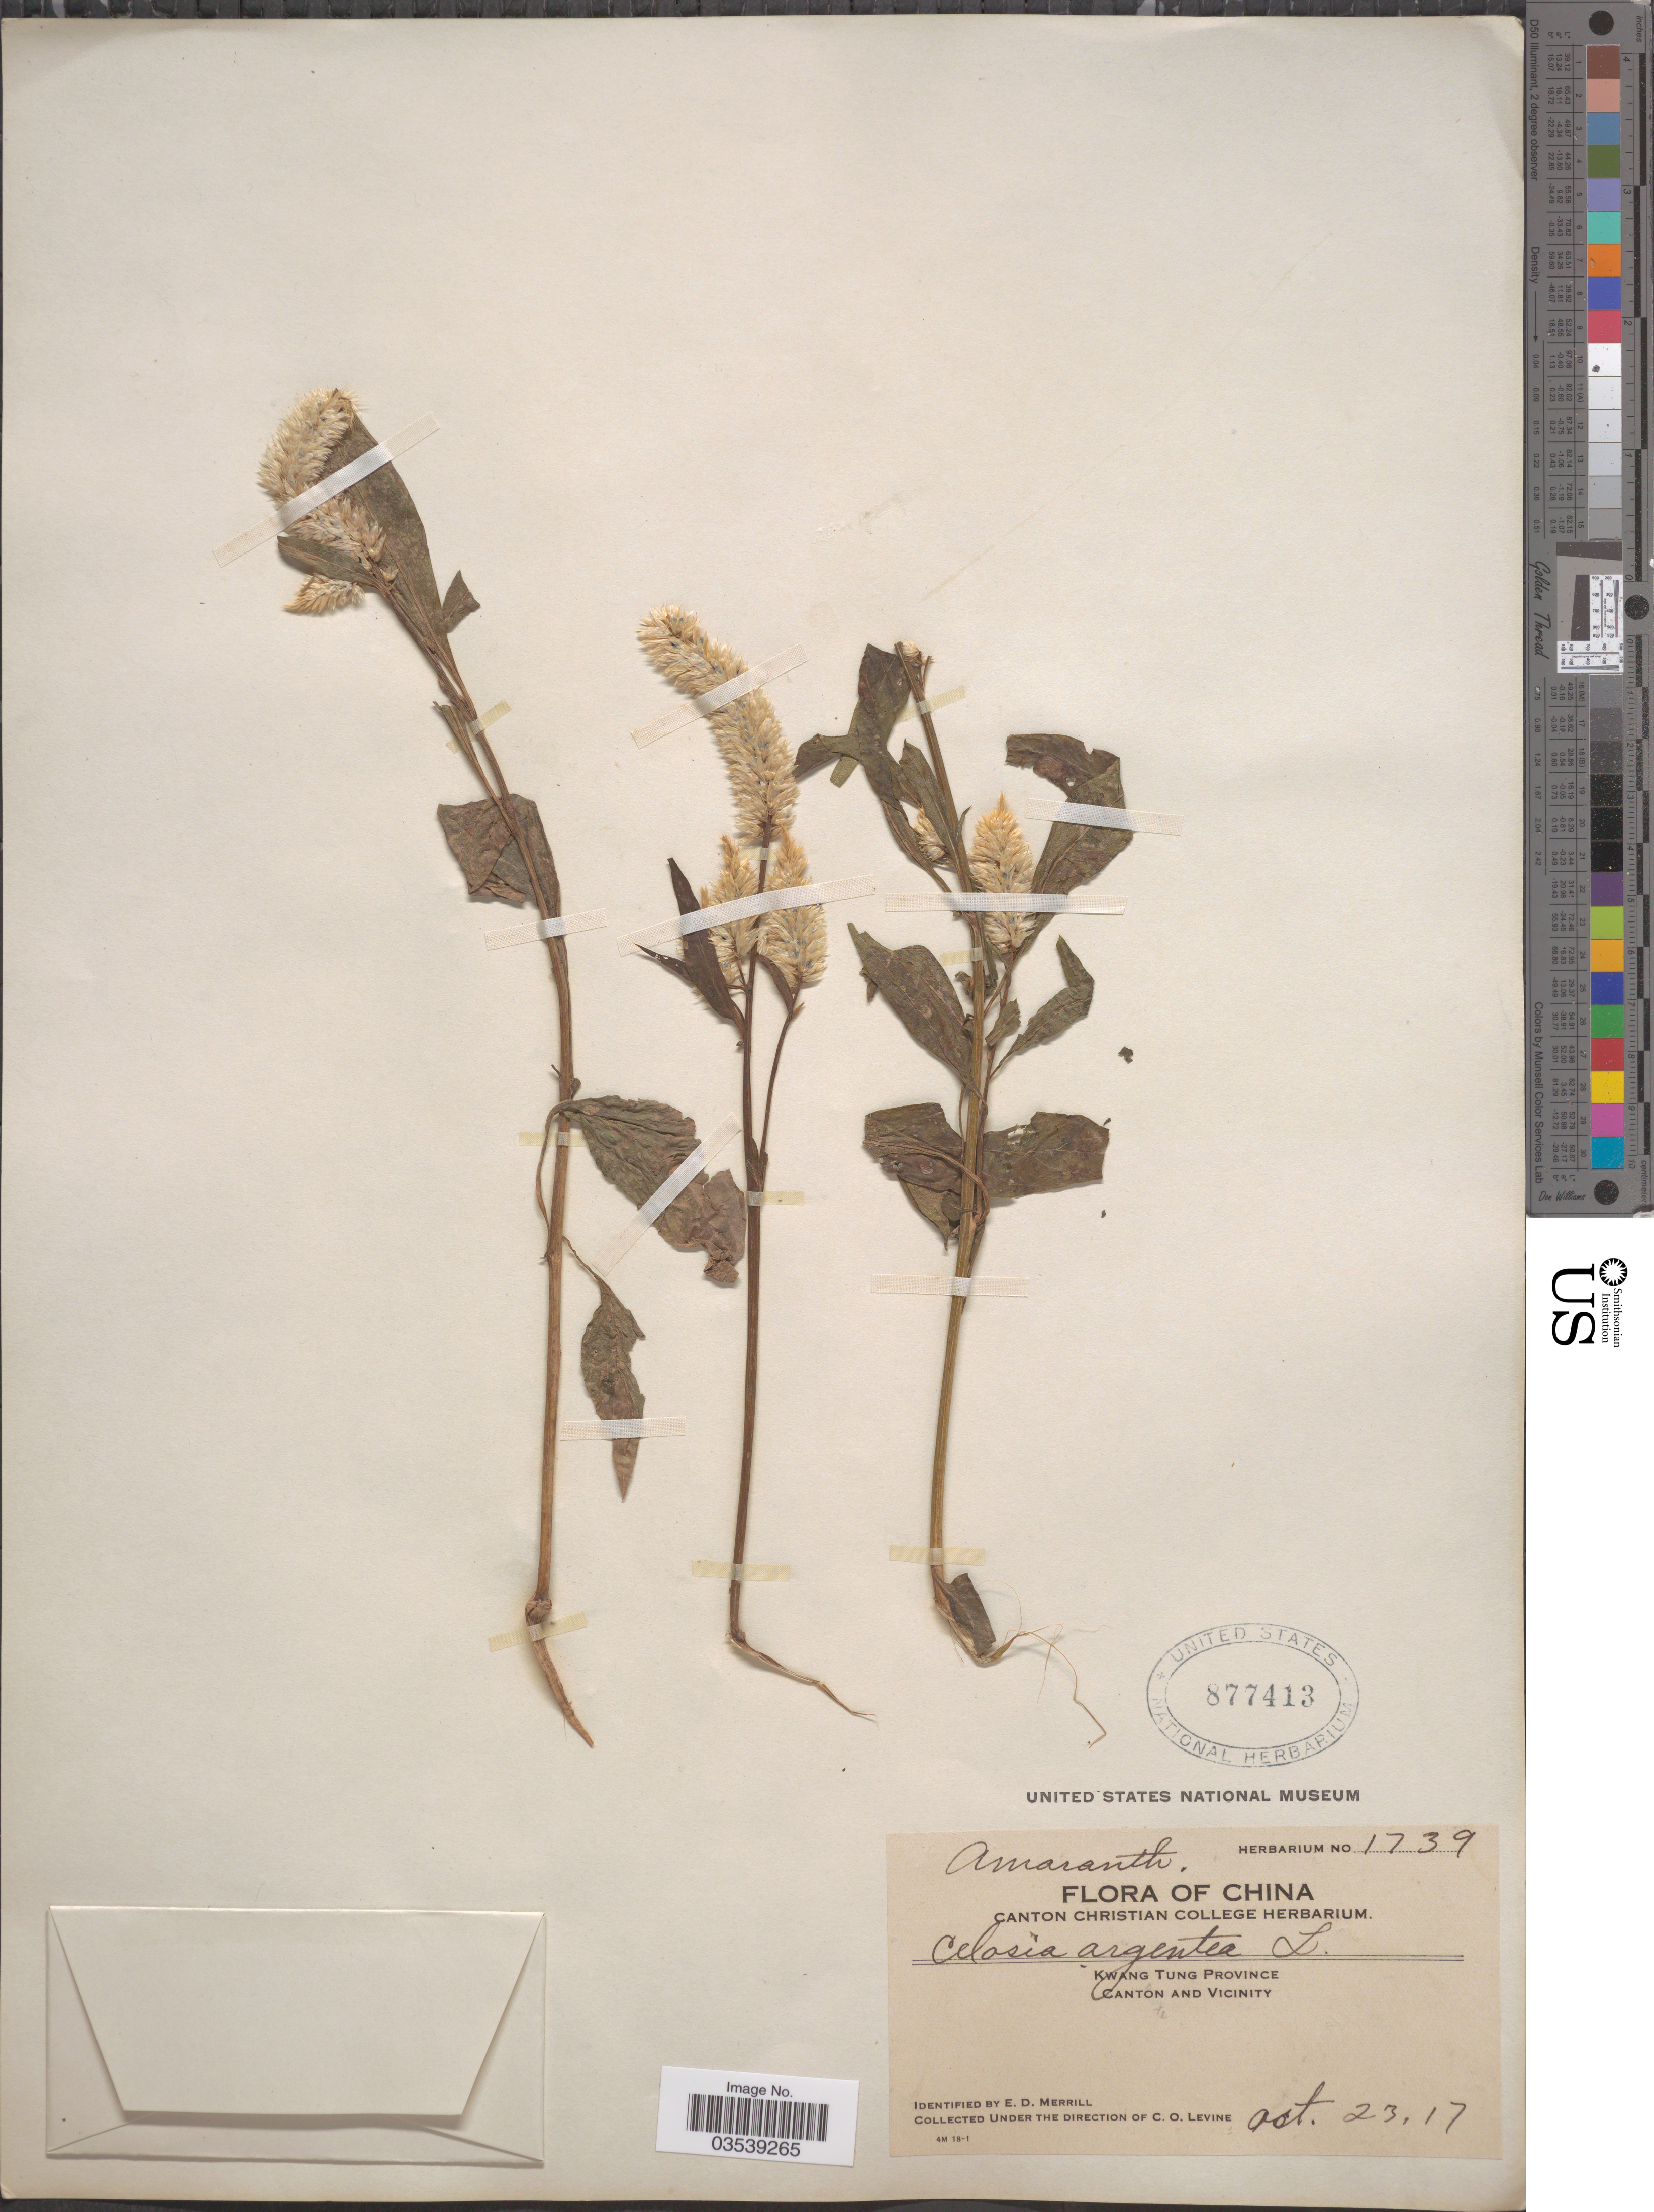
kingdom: Plantae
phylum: Tracheophyta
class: Magnoliopsida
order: Caryophyllales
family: Amaranthaceae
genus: Celosia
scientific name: Celosia argentea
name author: L.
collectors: C. O. Levine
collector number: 1739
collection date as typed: Transcribed d/m/y: 23/10/17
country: China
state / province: Guangdong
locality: Kwang Tung Province, Canton and Vicinity.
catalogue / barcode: US 877413